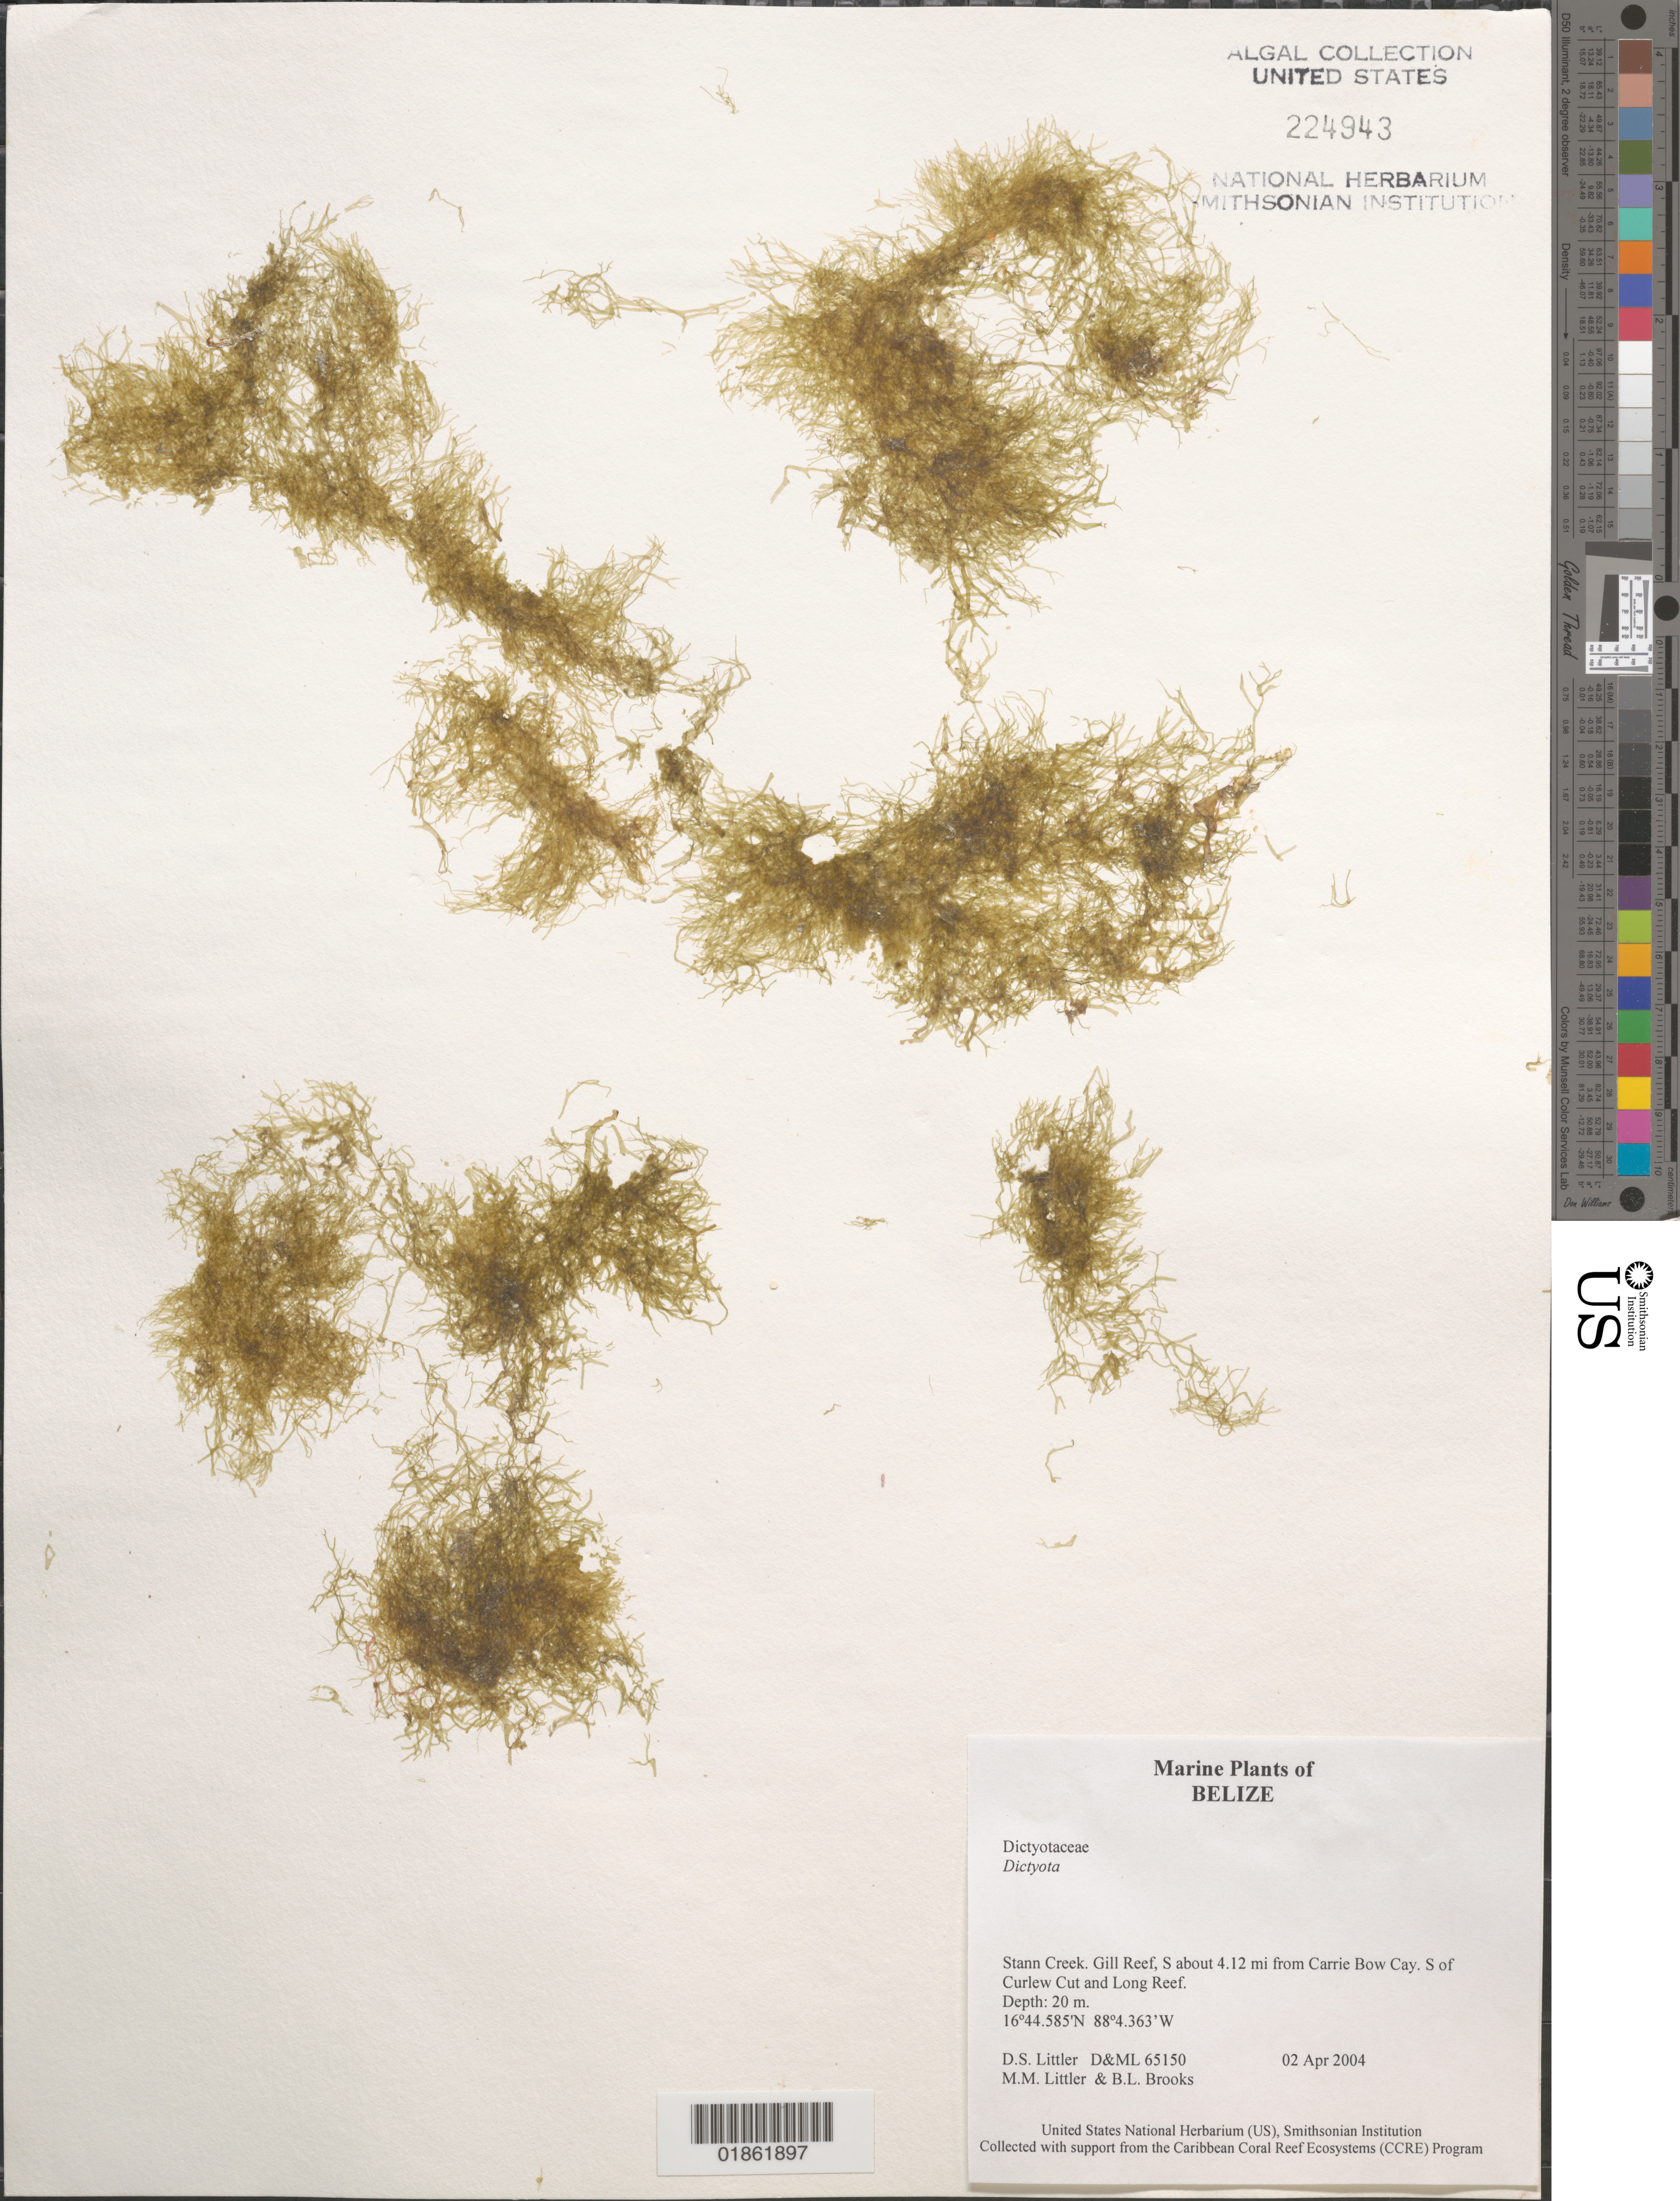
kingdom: Chromista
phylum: Ochrophyta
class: Phaeophyceae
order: Dictyotales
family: Dictyotaceae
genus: Dictyota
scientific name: Dictyota sp.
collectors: D. S. Littler & M. M. Littler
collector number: D&ML 65150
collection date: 2004-04-02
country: Belize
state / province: Stann Creek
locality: Long Reef.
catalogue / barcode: US 224943